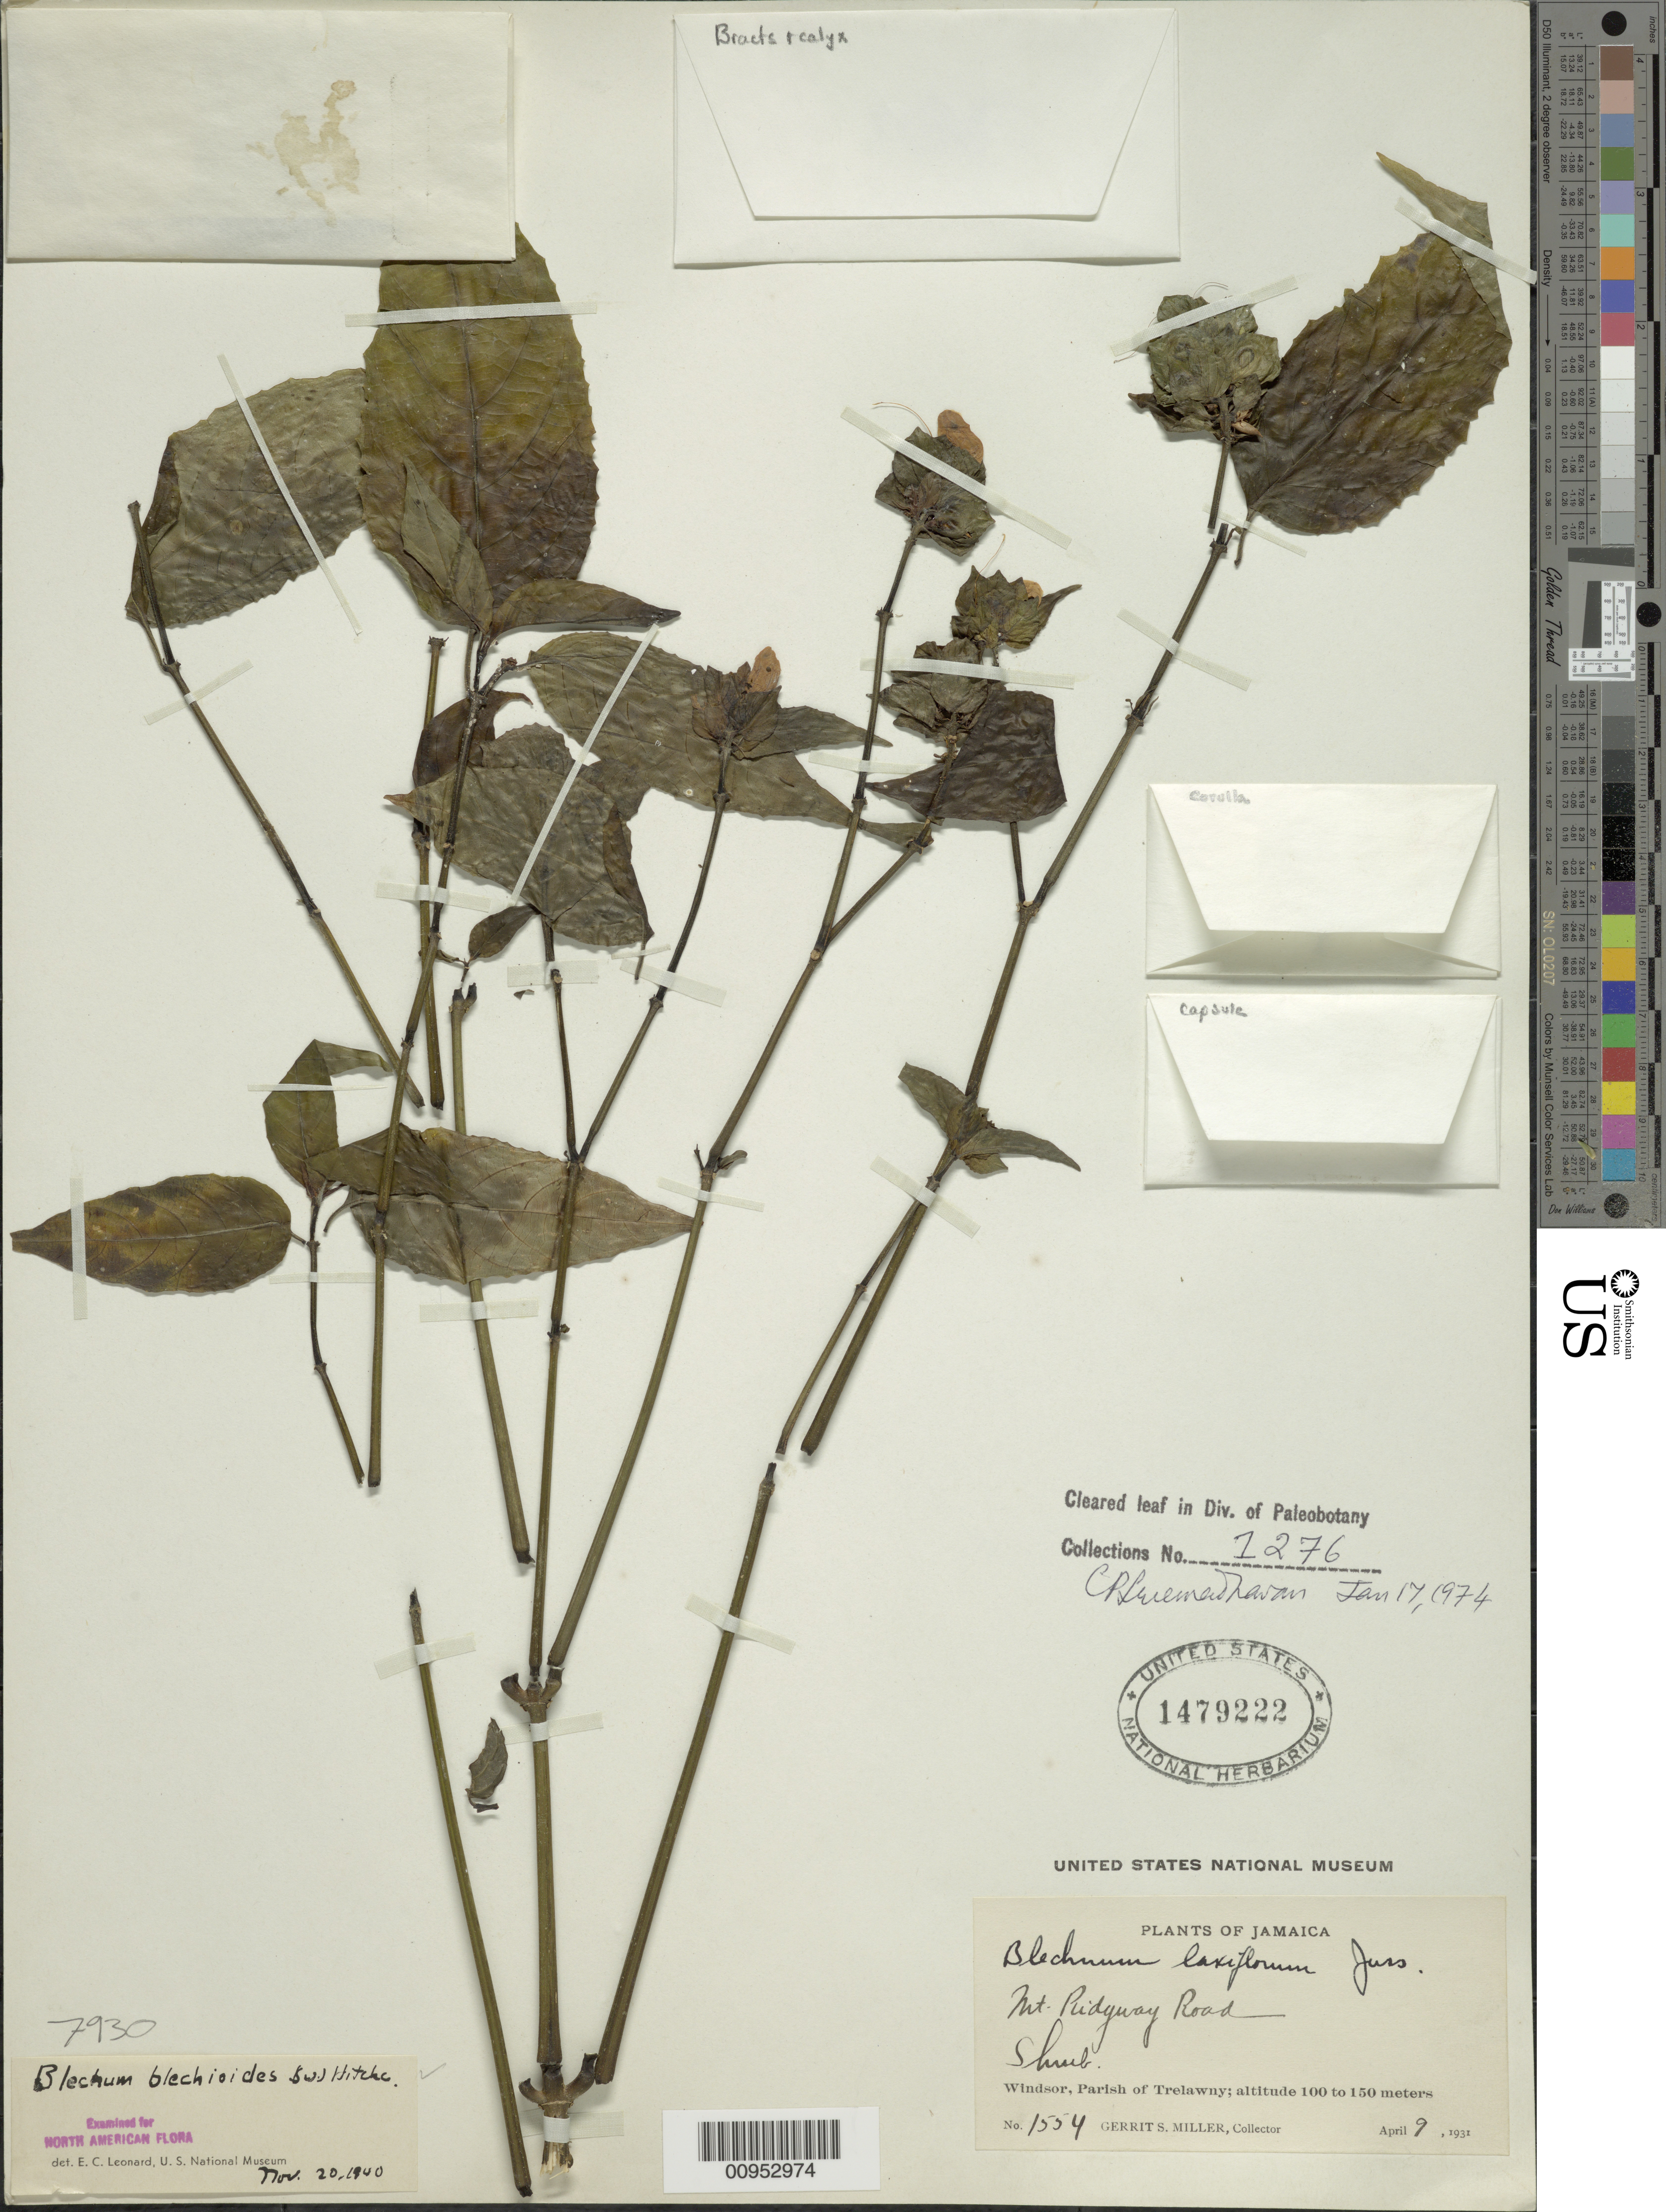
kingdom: Plantae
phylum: Tracheophyta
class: Magnoliopsida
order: Lamiales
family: Acanthaceae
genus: Blechum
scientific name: Blechum blechioides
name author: (Sw.) Hitchc.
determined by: Leonard, Emery C., (US)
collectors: G. S. Miller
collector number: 1554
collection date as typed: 09 Apr 1931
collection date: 1931-04-09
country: Jamaica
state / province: Trelawny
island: Jamaica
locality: Windsor, Mt. Ridyway Road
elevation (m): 100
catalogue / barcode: US 1479222